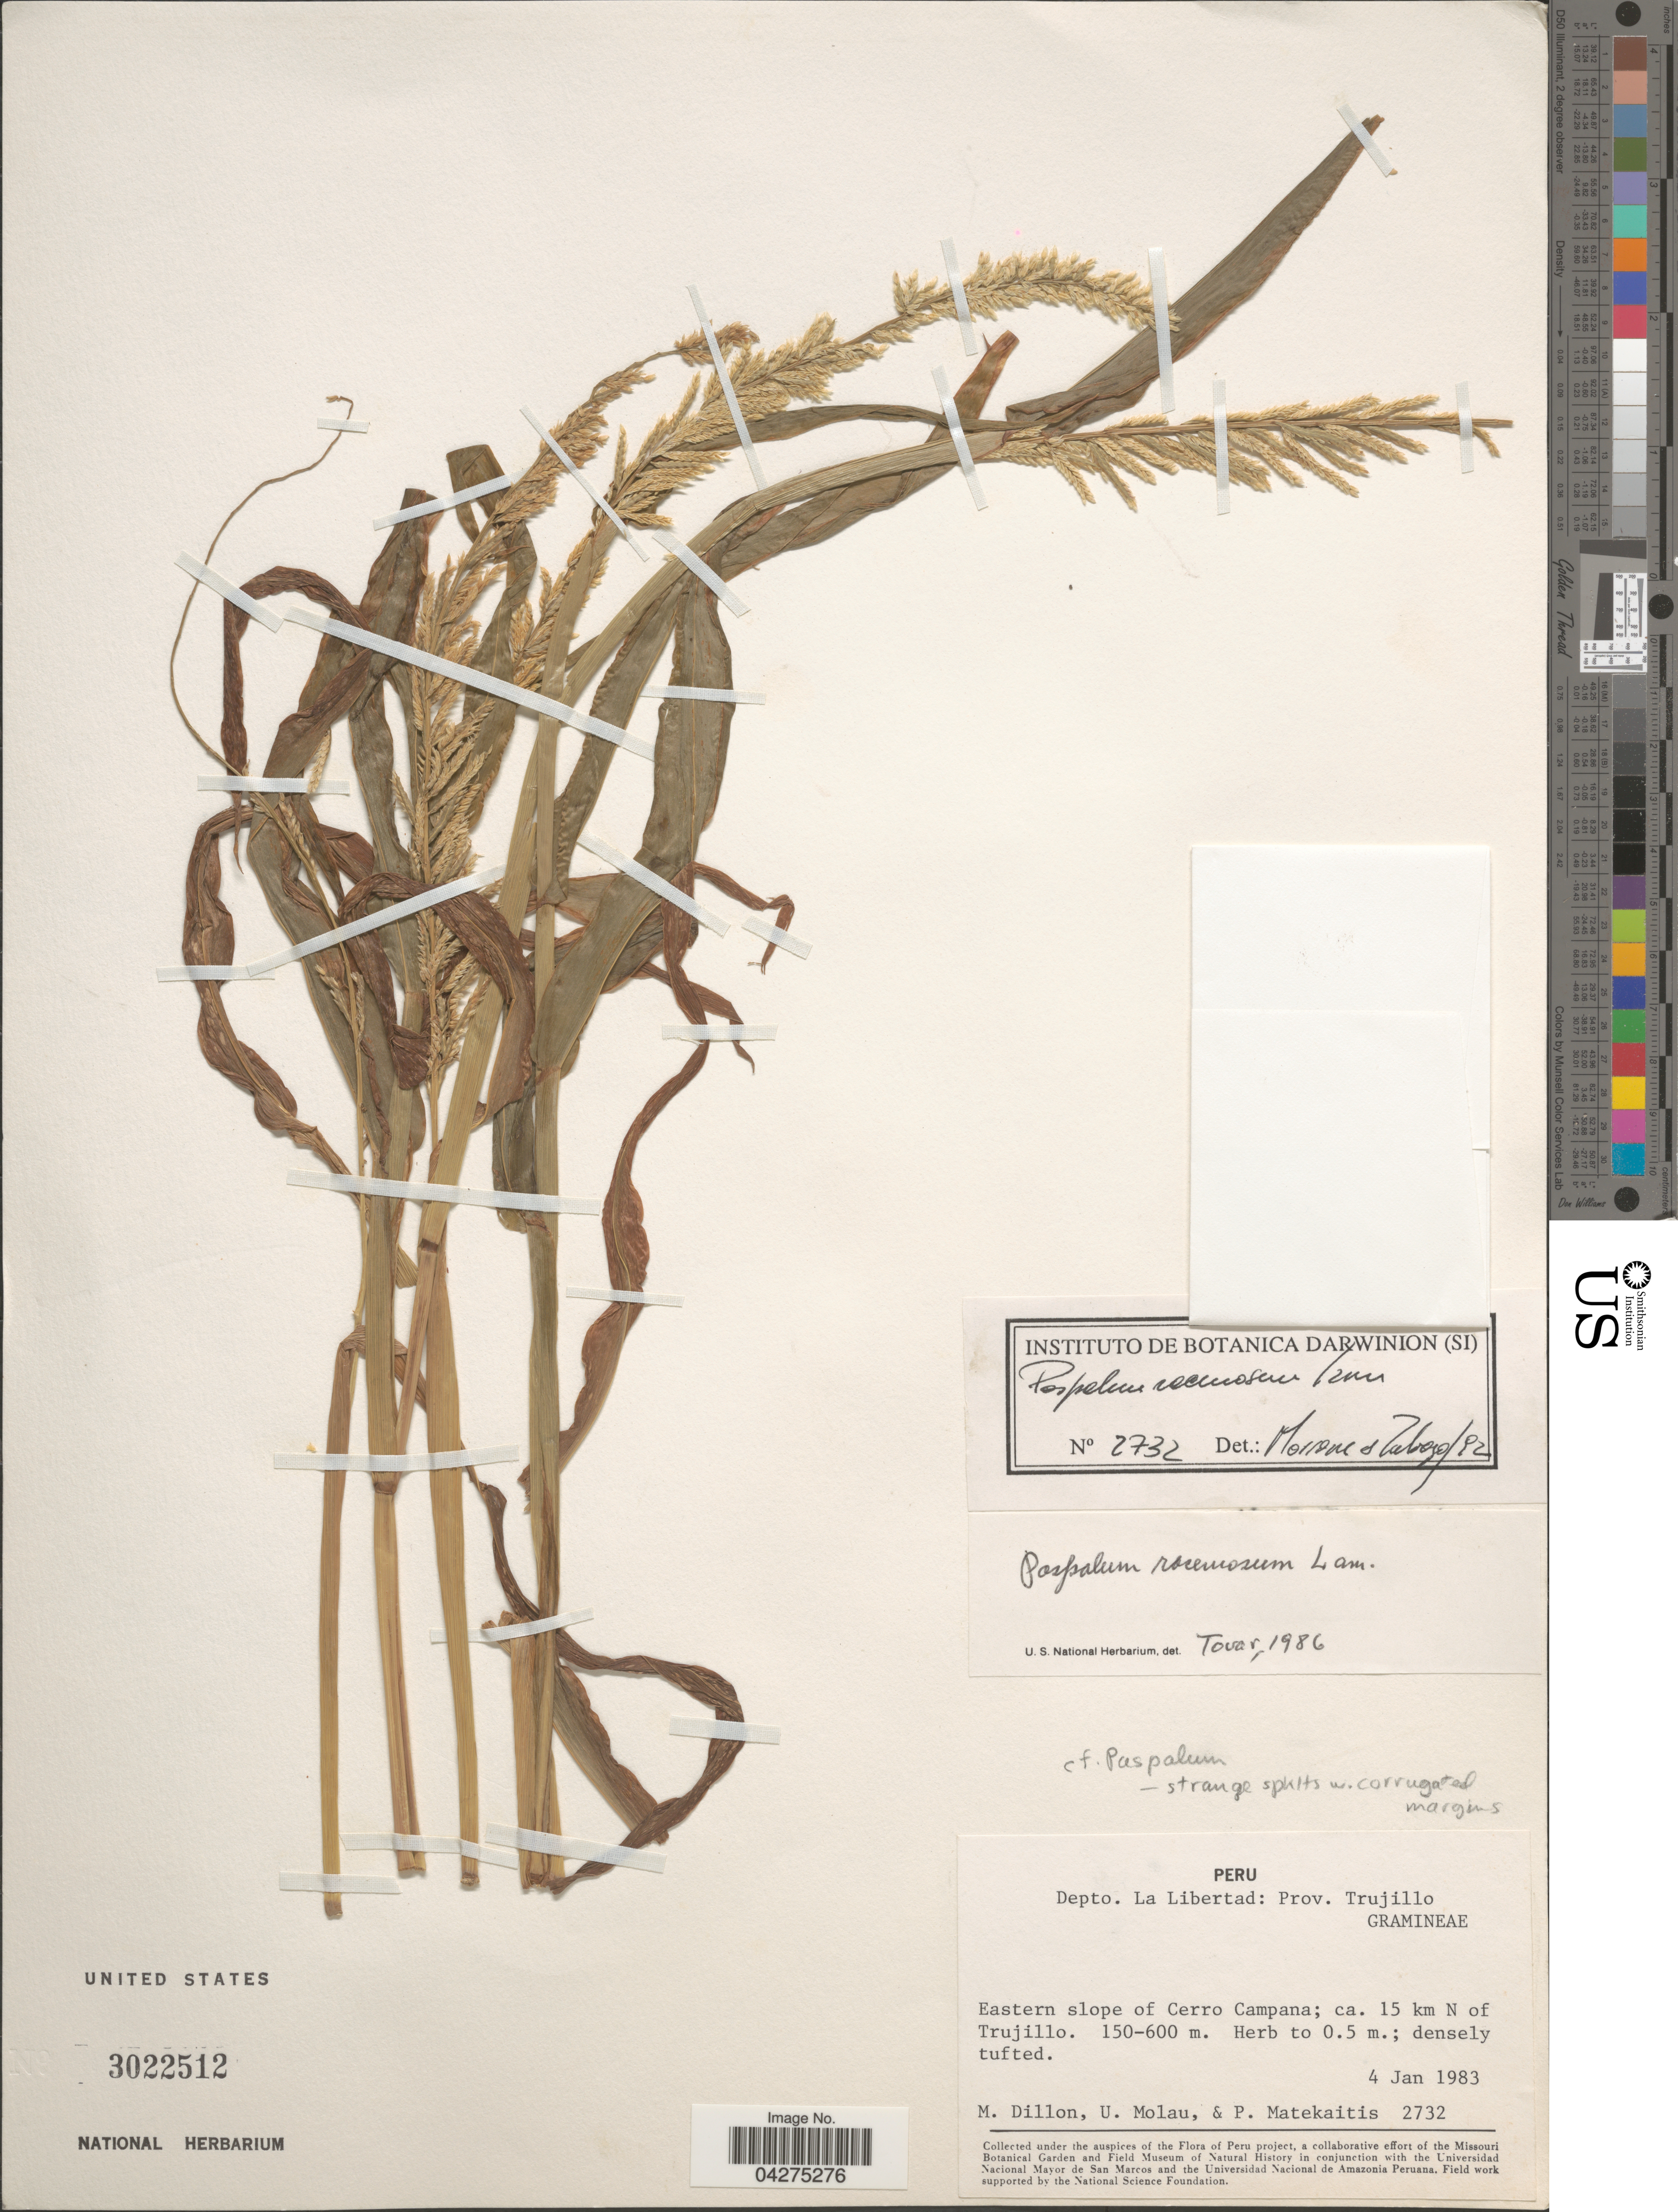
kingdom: Plantae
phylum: Tracheophyta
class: Liliopsida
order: Poales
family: Poaceae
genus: Paspalum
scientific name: Paspalum racemosum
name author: Lam.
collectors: M. O. Dillon, U. Molau & P. Matekaitis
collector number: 2732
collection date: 1983-01-04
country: Peru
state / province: La Libertad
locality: Depto. La Libertad: Prov. Trujillo. Eastern slope of Cerro Campana; ca. 15 km N of Trujillo.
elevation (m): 150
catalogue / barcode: US 3022512